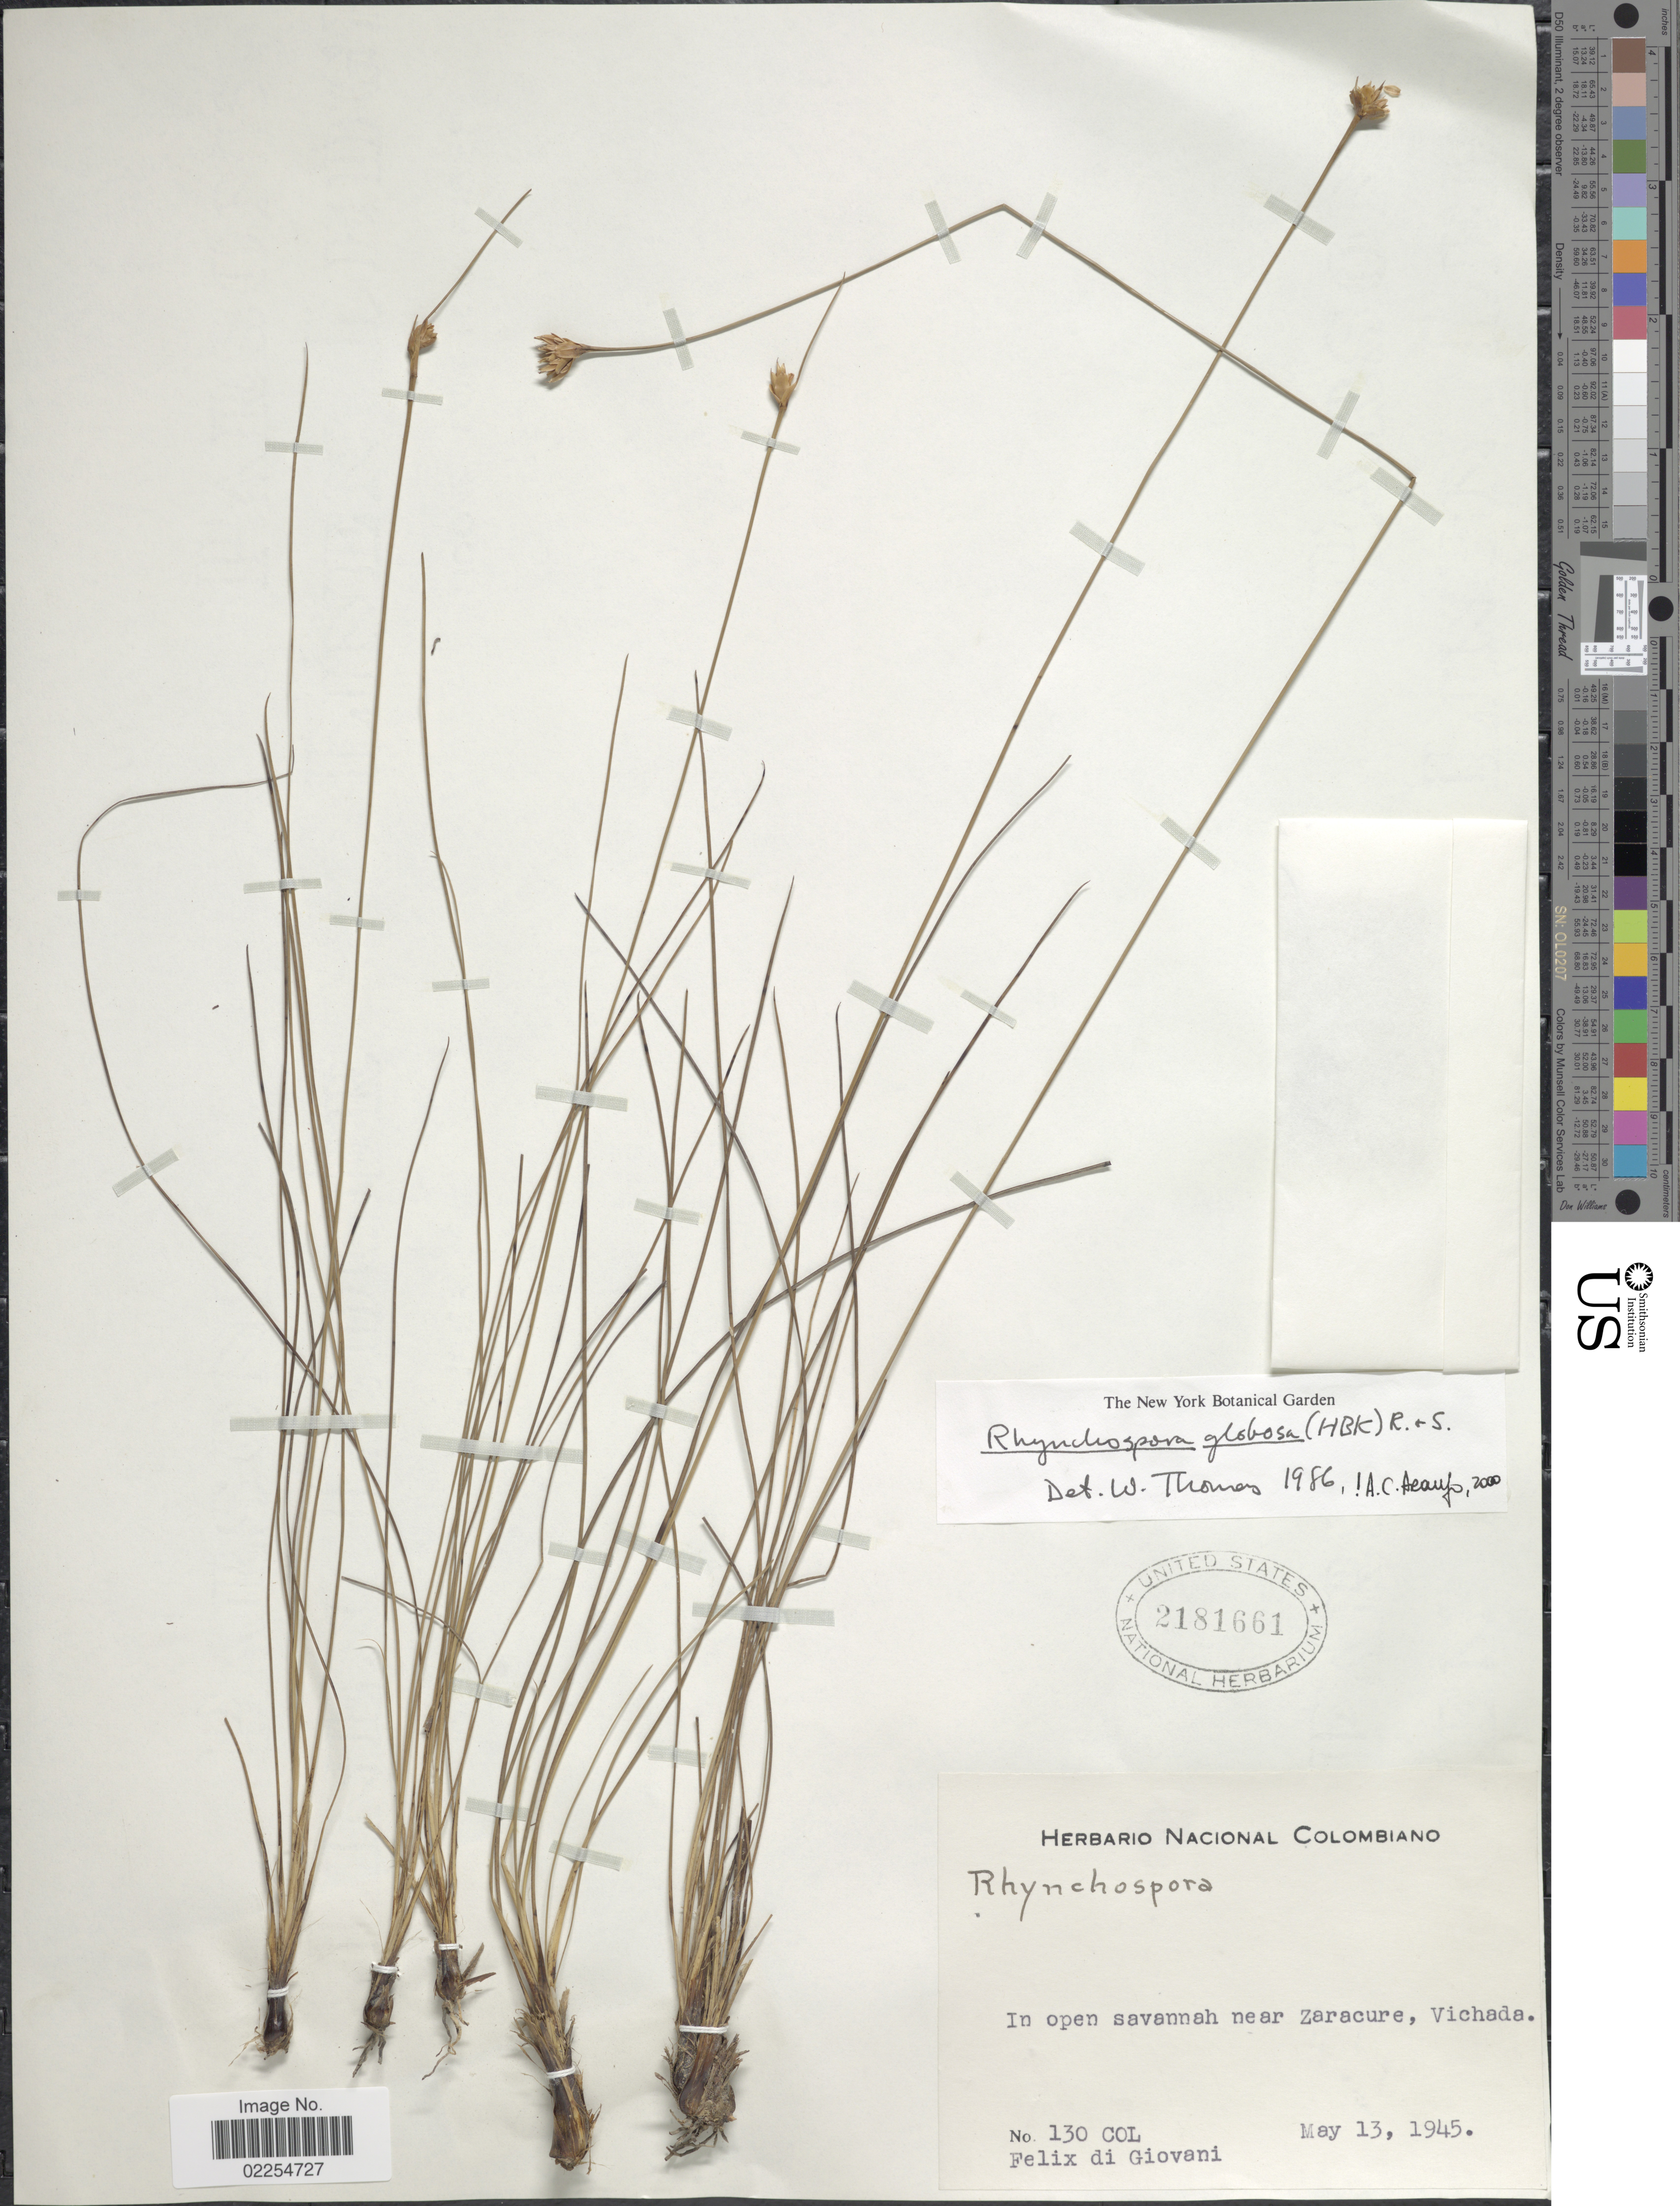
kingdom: Plantae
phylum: Tracheophyta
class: Liliopsida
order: Poales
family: Cyperaceae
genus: Rhynchospora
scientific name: Rhynchospora globosa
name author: (Kunth) Roem. & Schult.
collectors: F. Giovanini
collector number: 130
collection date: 1945-05-13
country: Colombia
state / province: Vichada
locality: Near Zaracure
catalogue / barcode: US 2181661